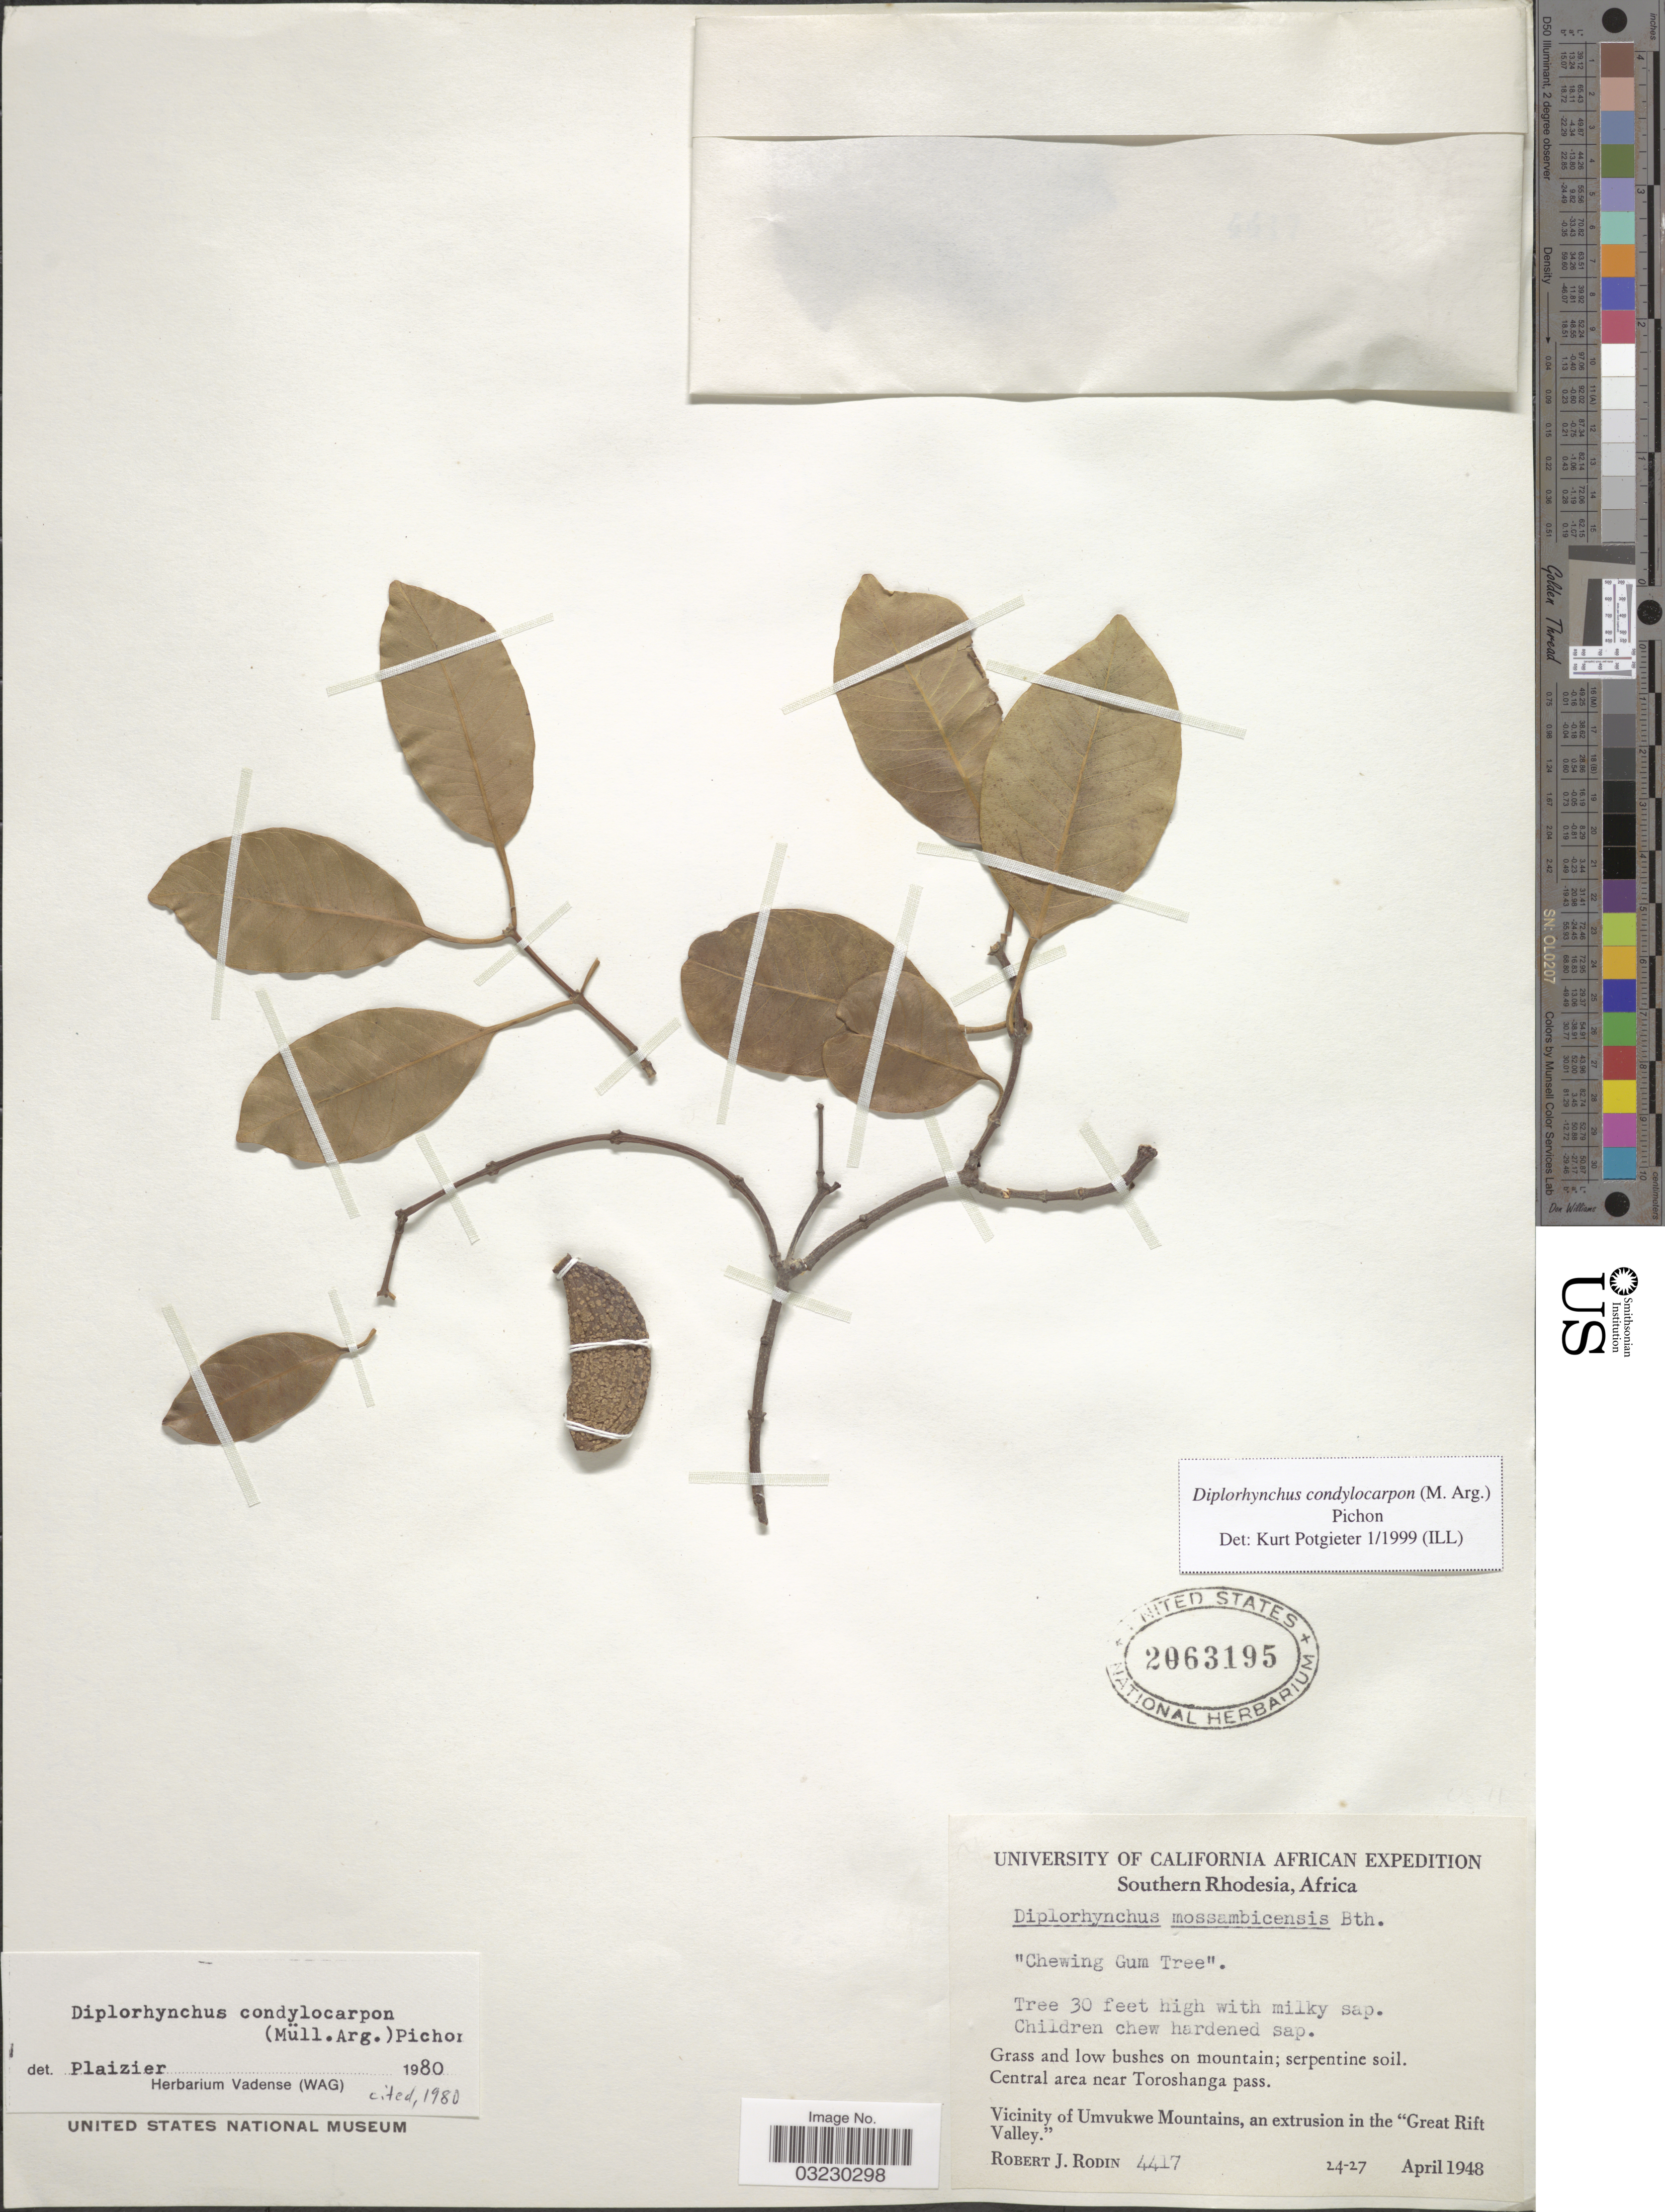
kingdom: Plantae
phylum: Tracheophyta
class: Magnoliopsida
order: Gentianales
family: Apocynaceae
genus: Diplorhynchus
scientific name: Diplorhynchus condylocarpon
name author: (Müll. Arg.) Pichon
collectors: R. J. Rodin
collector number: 4417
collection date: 1948-04-24/1948-04-27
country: Zimbabwe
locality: Southern Rhodesia, Africa. Central area near Toroshanga pass. Vicinity of Umvukwe Mountains, an extrusion in the "Great Rift Valley".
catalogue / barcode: US 2063195